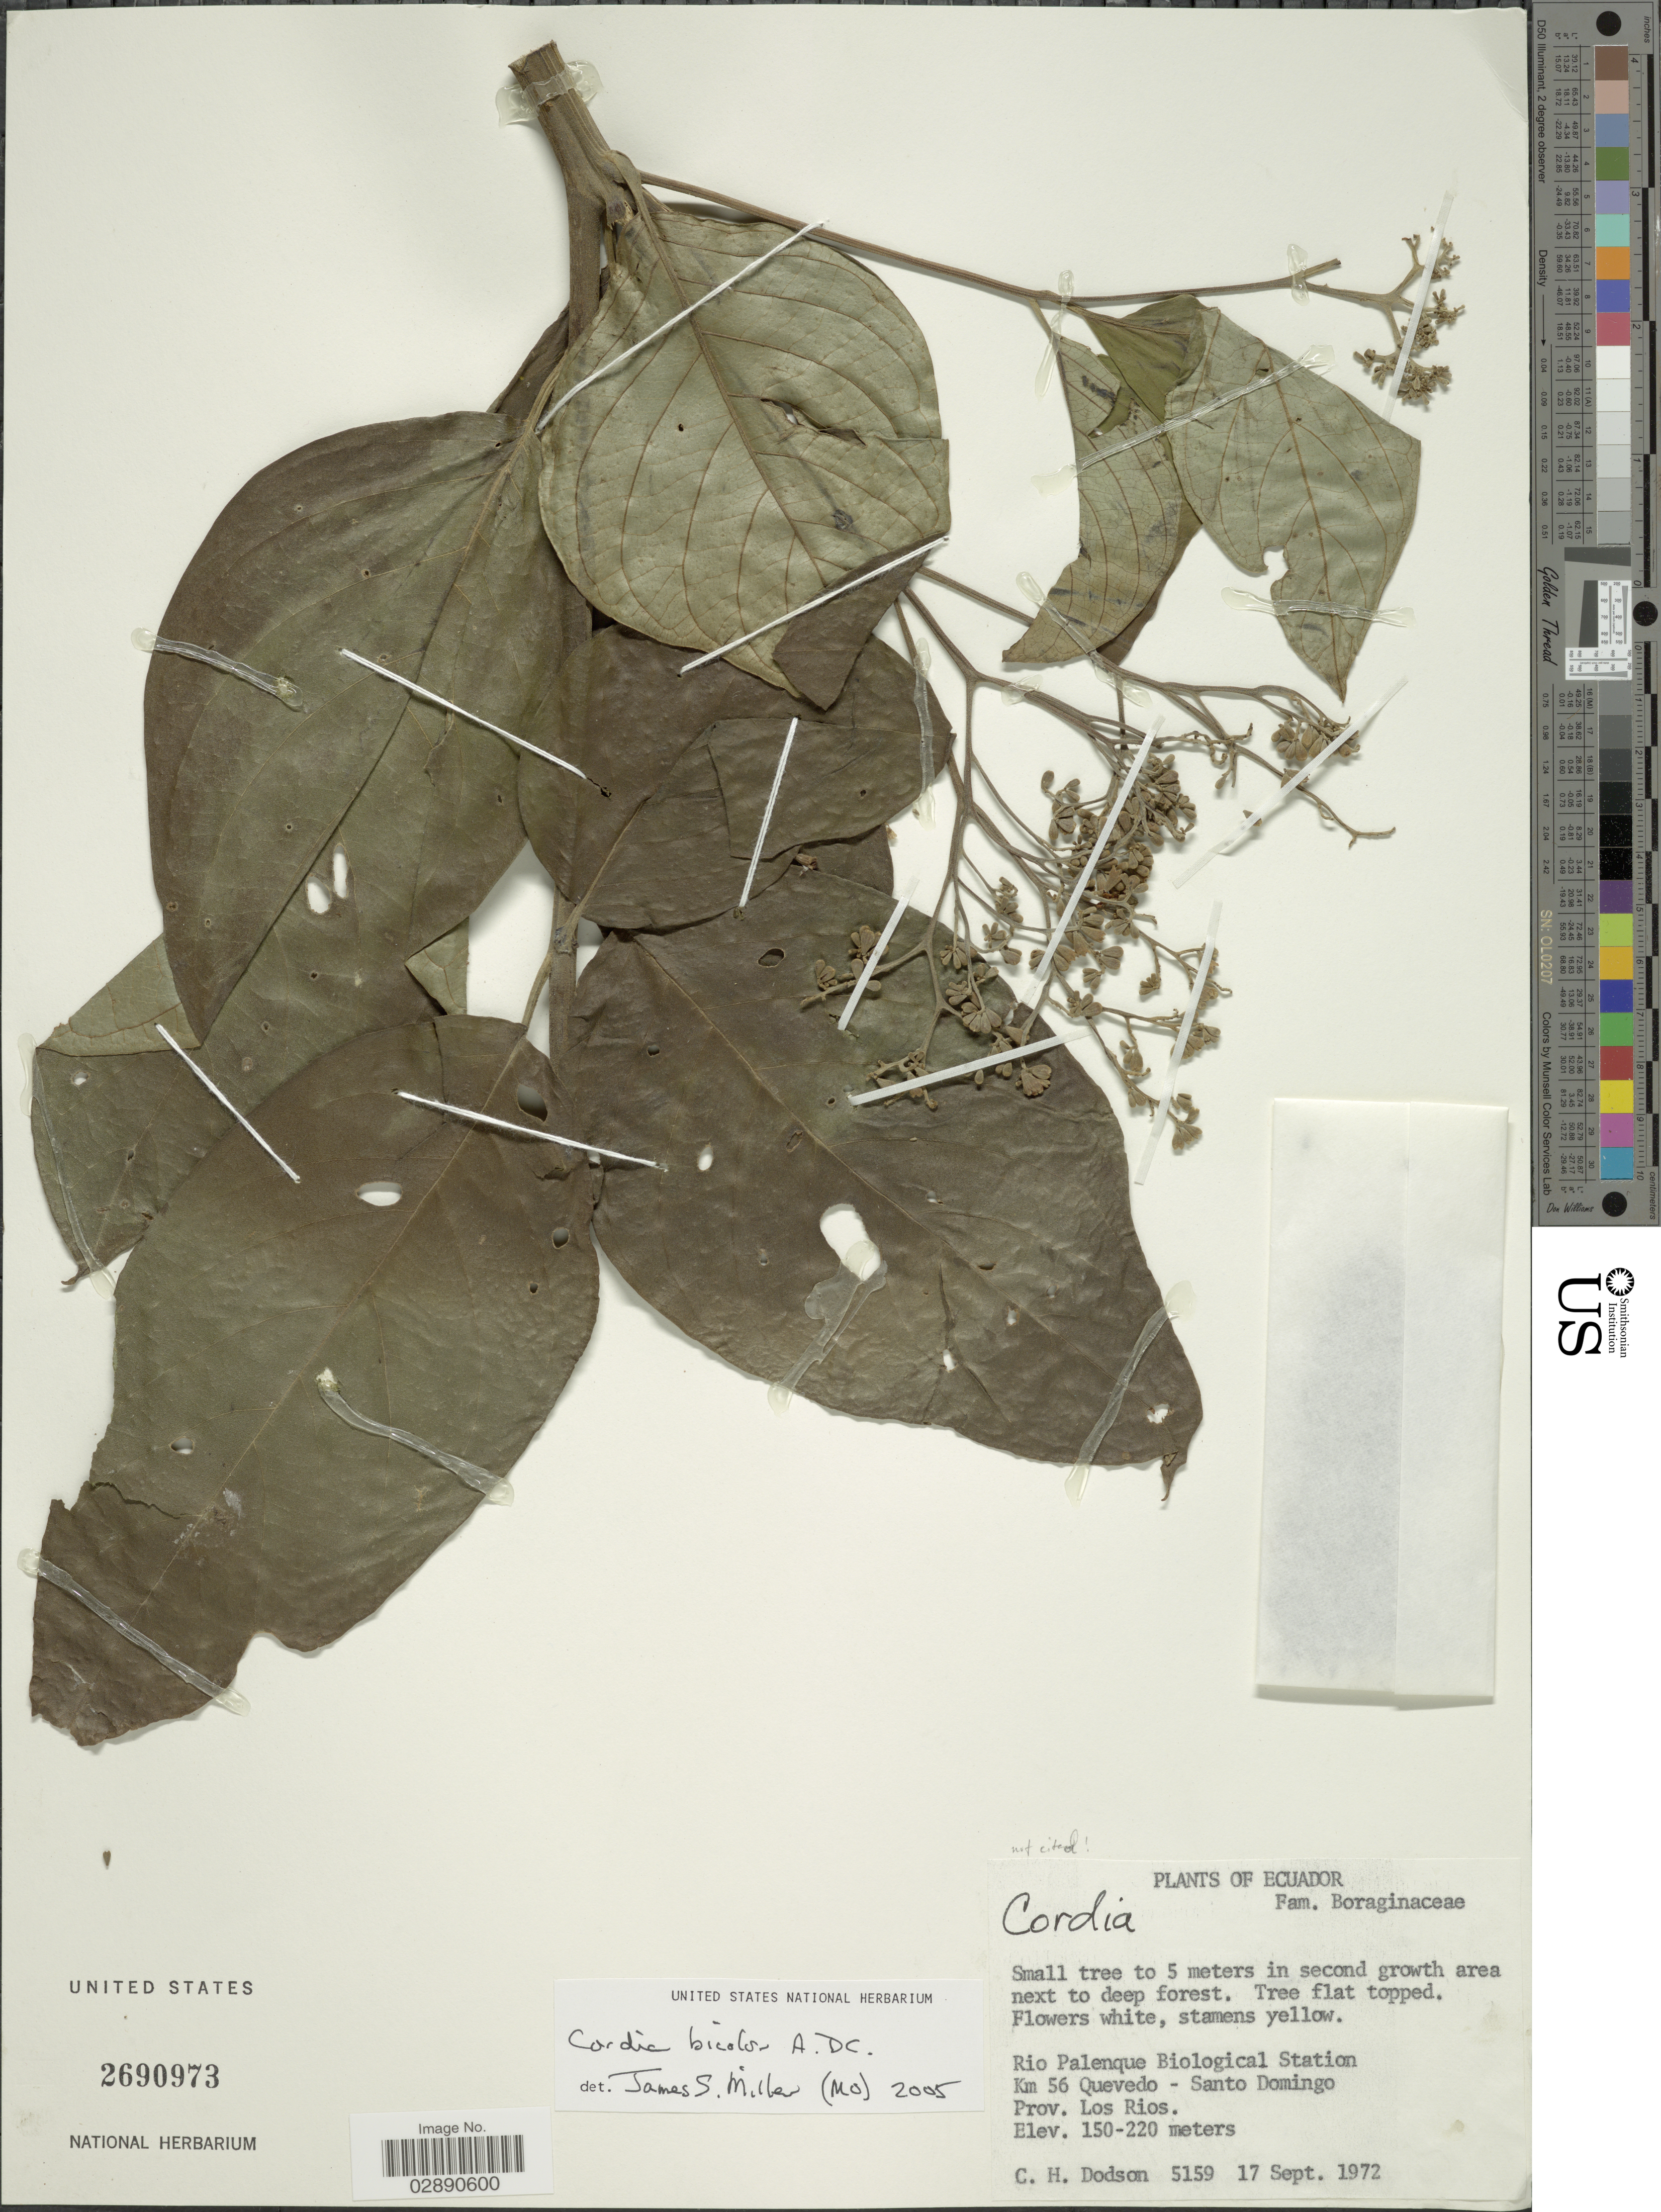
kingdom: Plantae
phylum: Tracheophyta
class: Magnoliopsida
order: Boraginales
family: Cordiaceae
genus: Cordia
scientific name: Cordia bicolor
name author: A. DC.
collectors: C. H. Dodson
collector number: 5159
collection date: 1972-09-17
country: Ecuador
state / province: Los Ríos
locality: Rio Palenque Biological Station. Km 56 Quevedo - Santo Domingo. Prov. Los Rios.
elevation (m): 150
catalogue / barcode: US 2690973